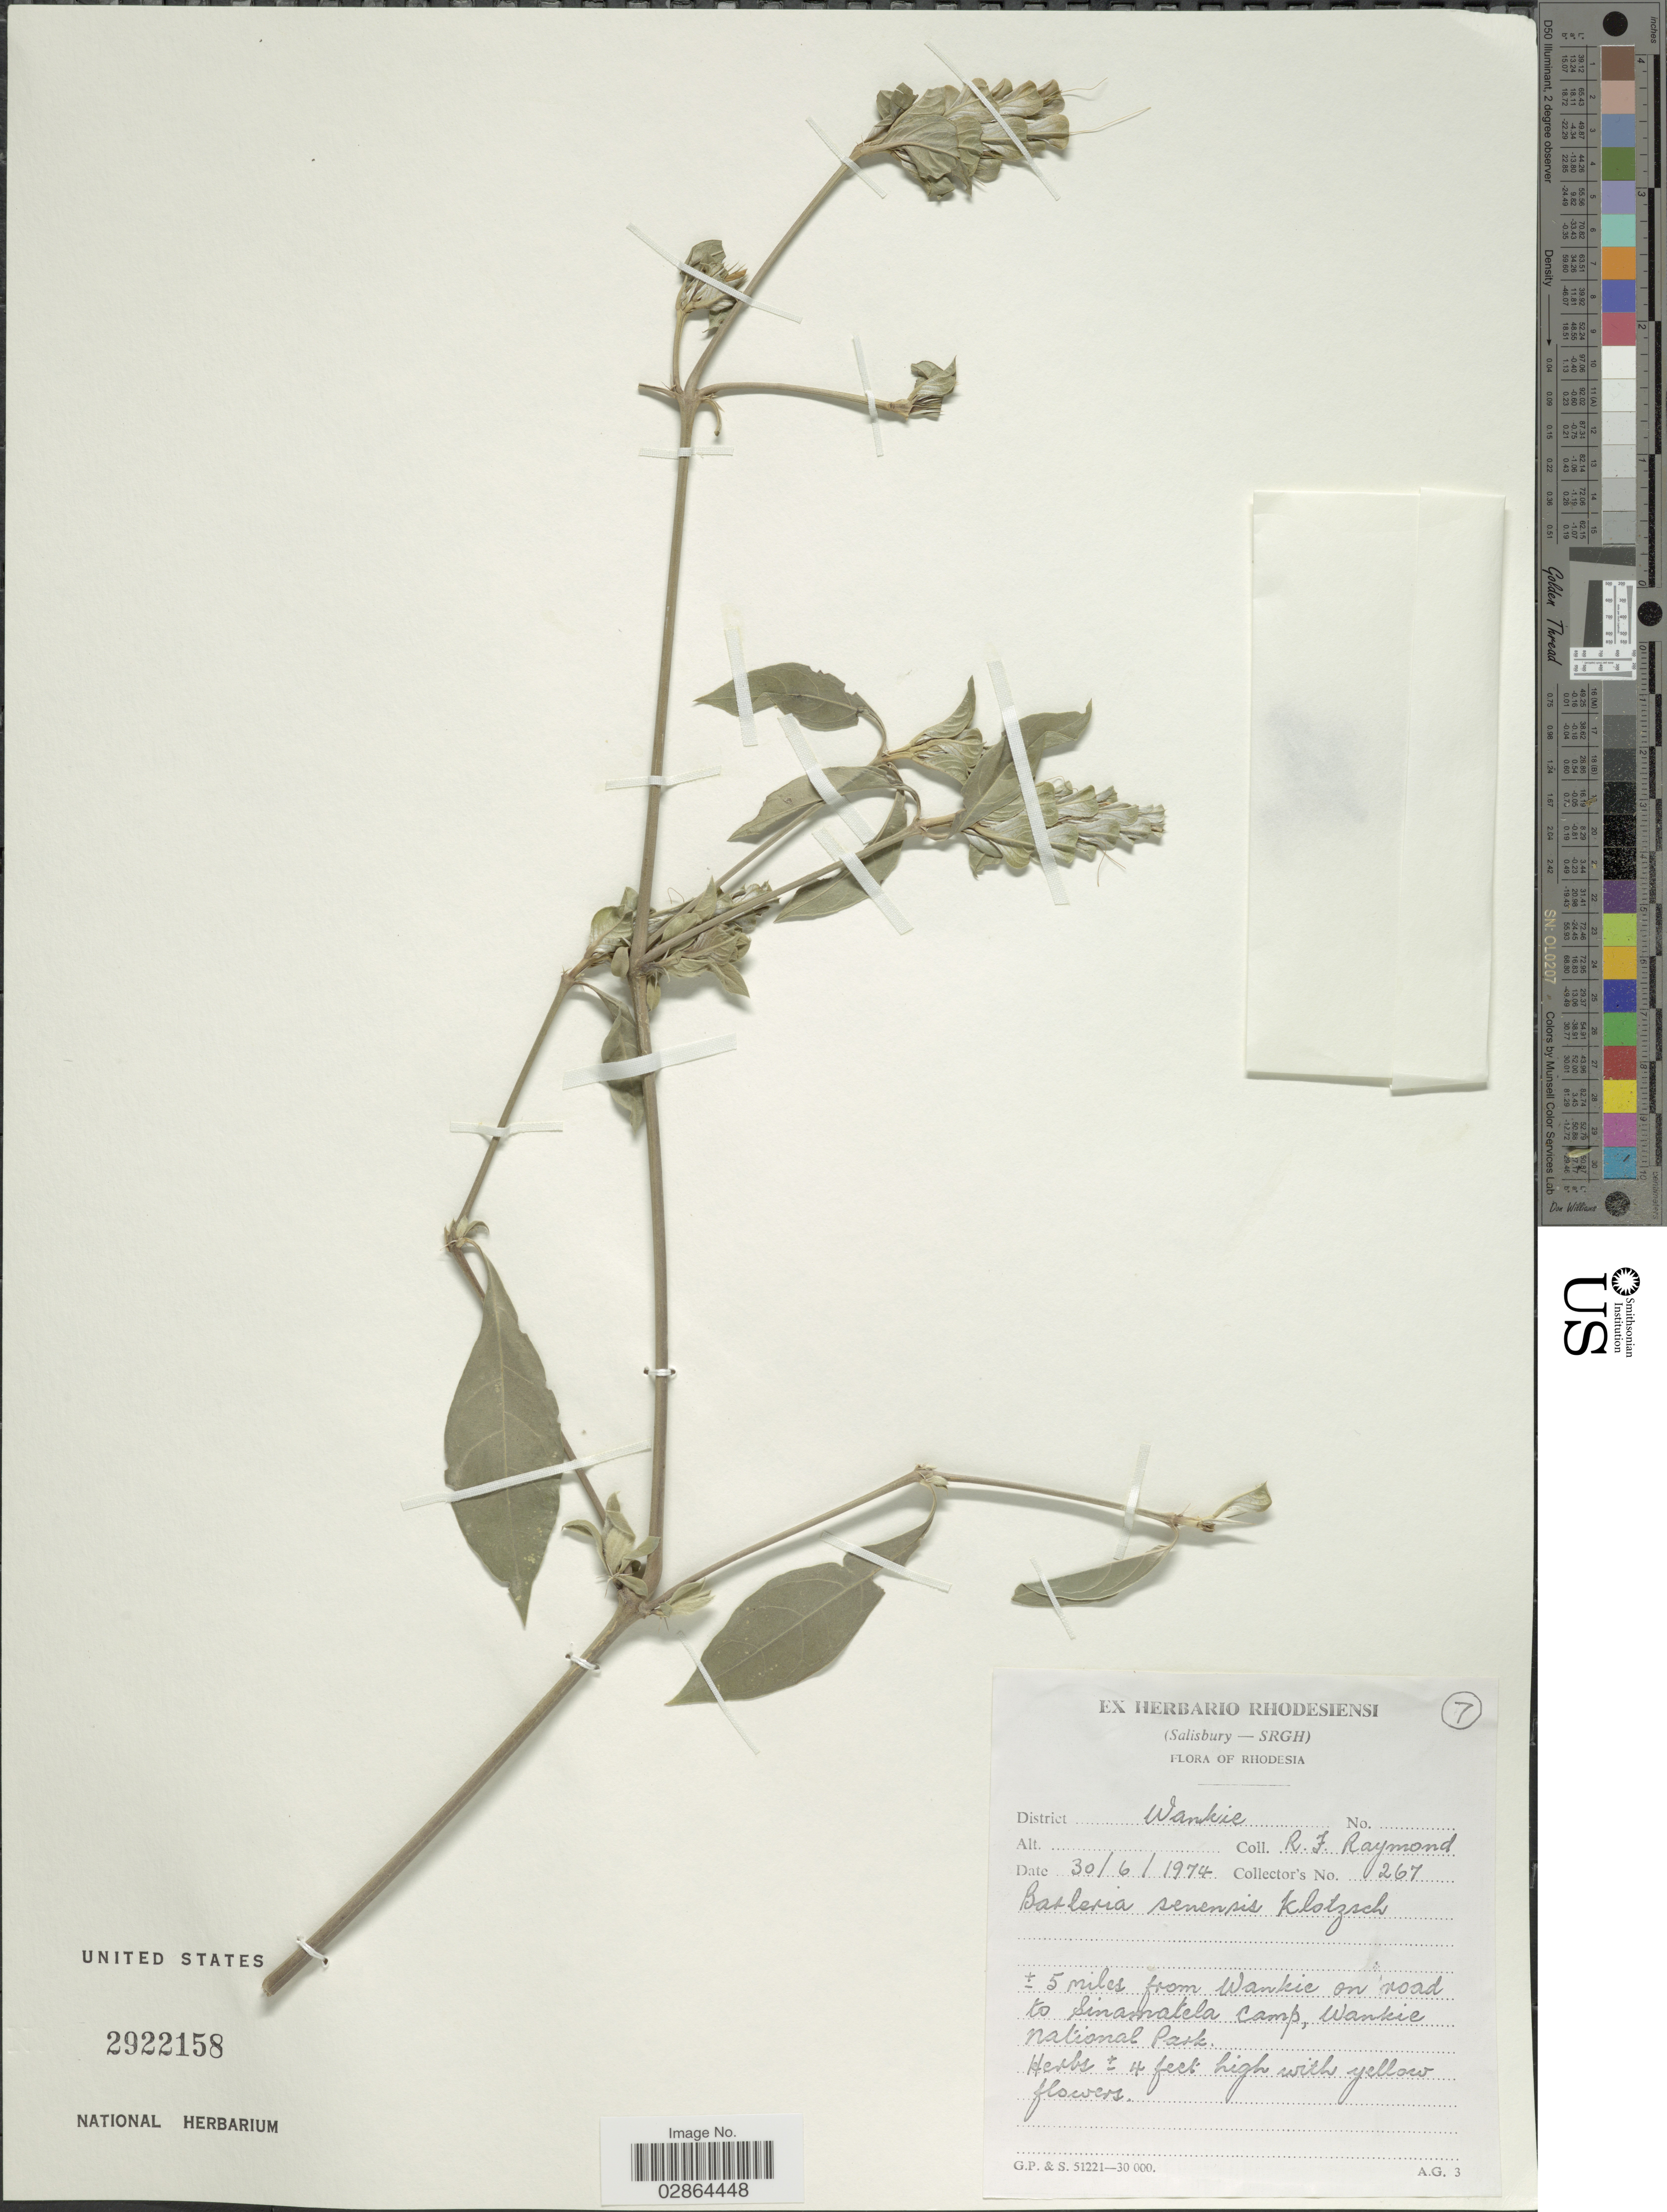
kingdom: Plantae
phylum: Tracheophyta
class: Magnoliopsida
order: Lamiales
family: Acanthaceae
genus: Barleria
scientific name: Barleria senensis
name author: Klotzsch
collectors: R. Raymond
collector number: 267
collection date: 1974-06-30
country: Zimbabwe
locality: Rhodesia. District Wankie. ± 5 miles from Wankie on road to Sinamatela camp, Wankie National Park.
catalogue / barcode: US 2922158